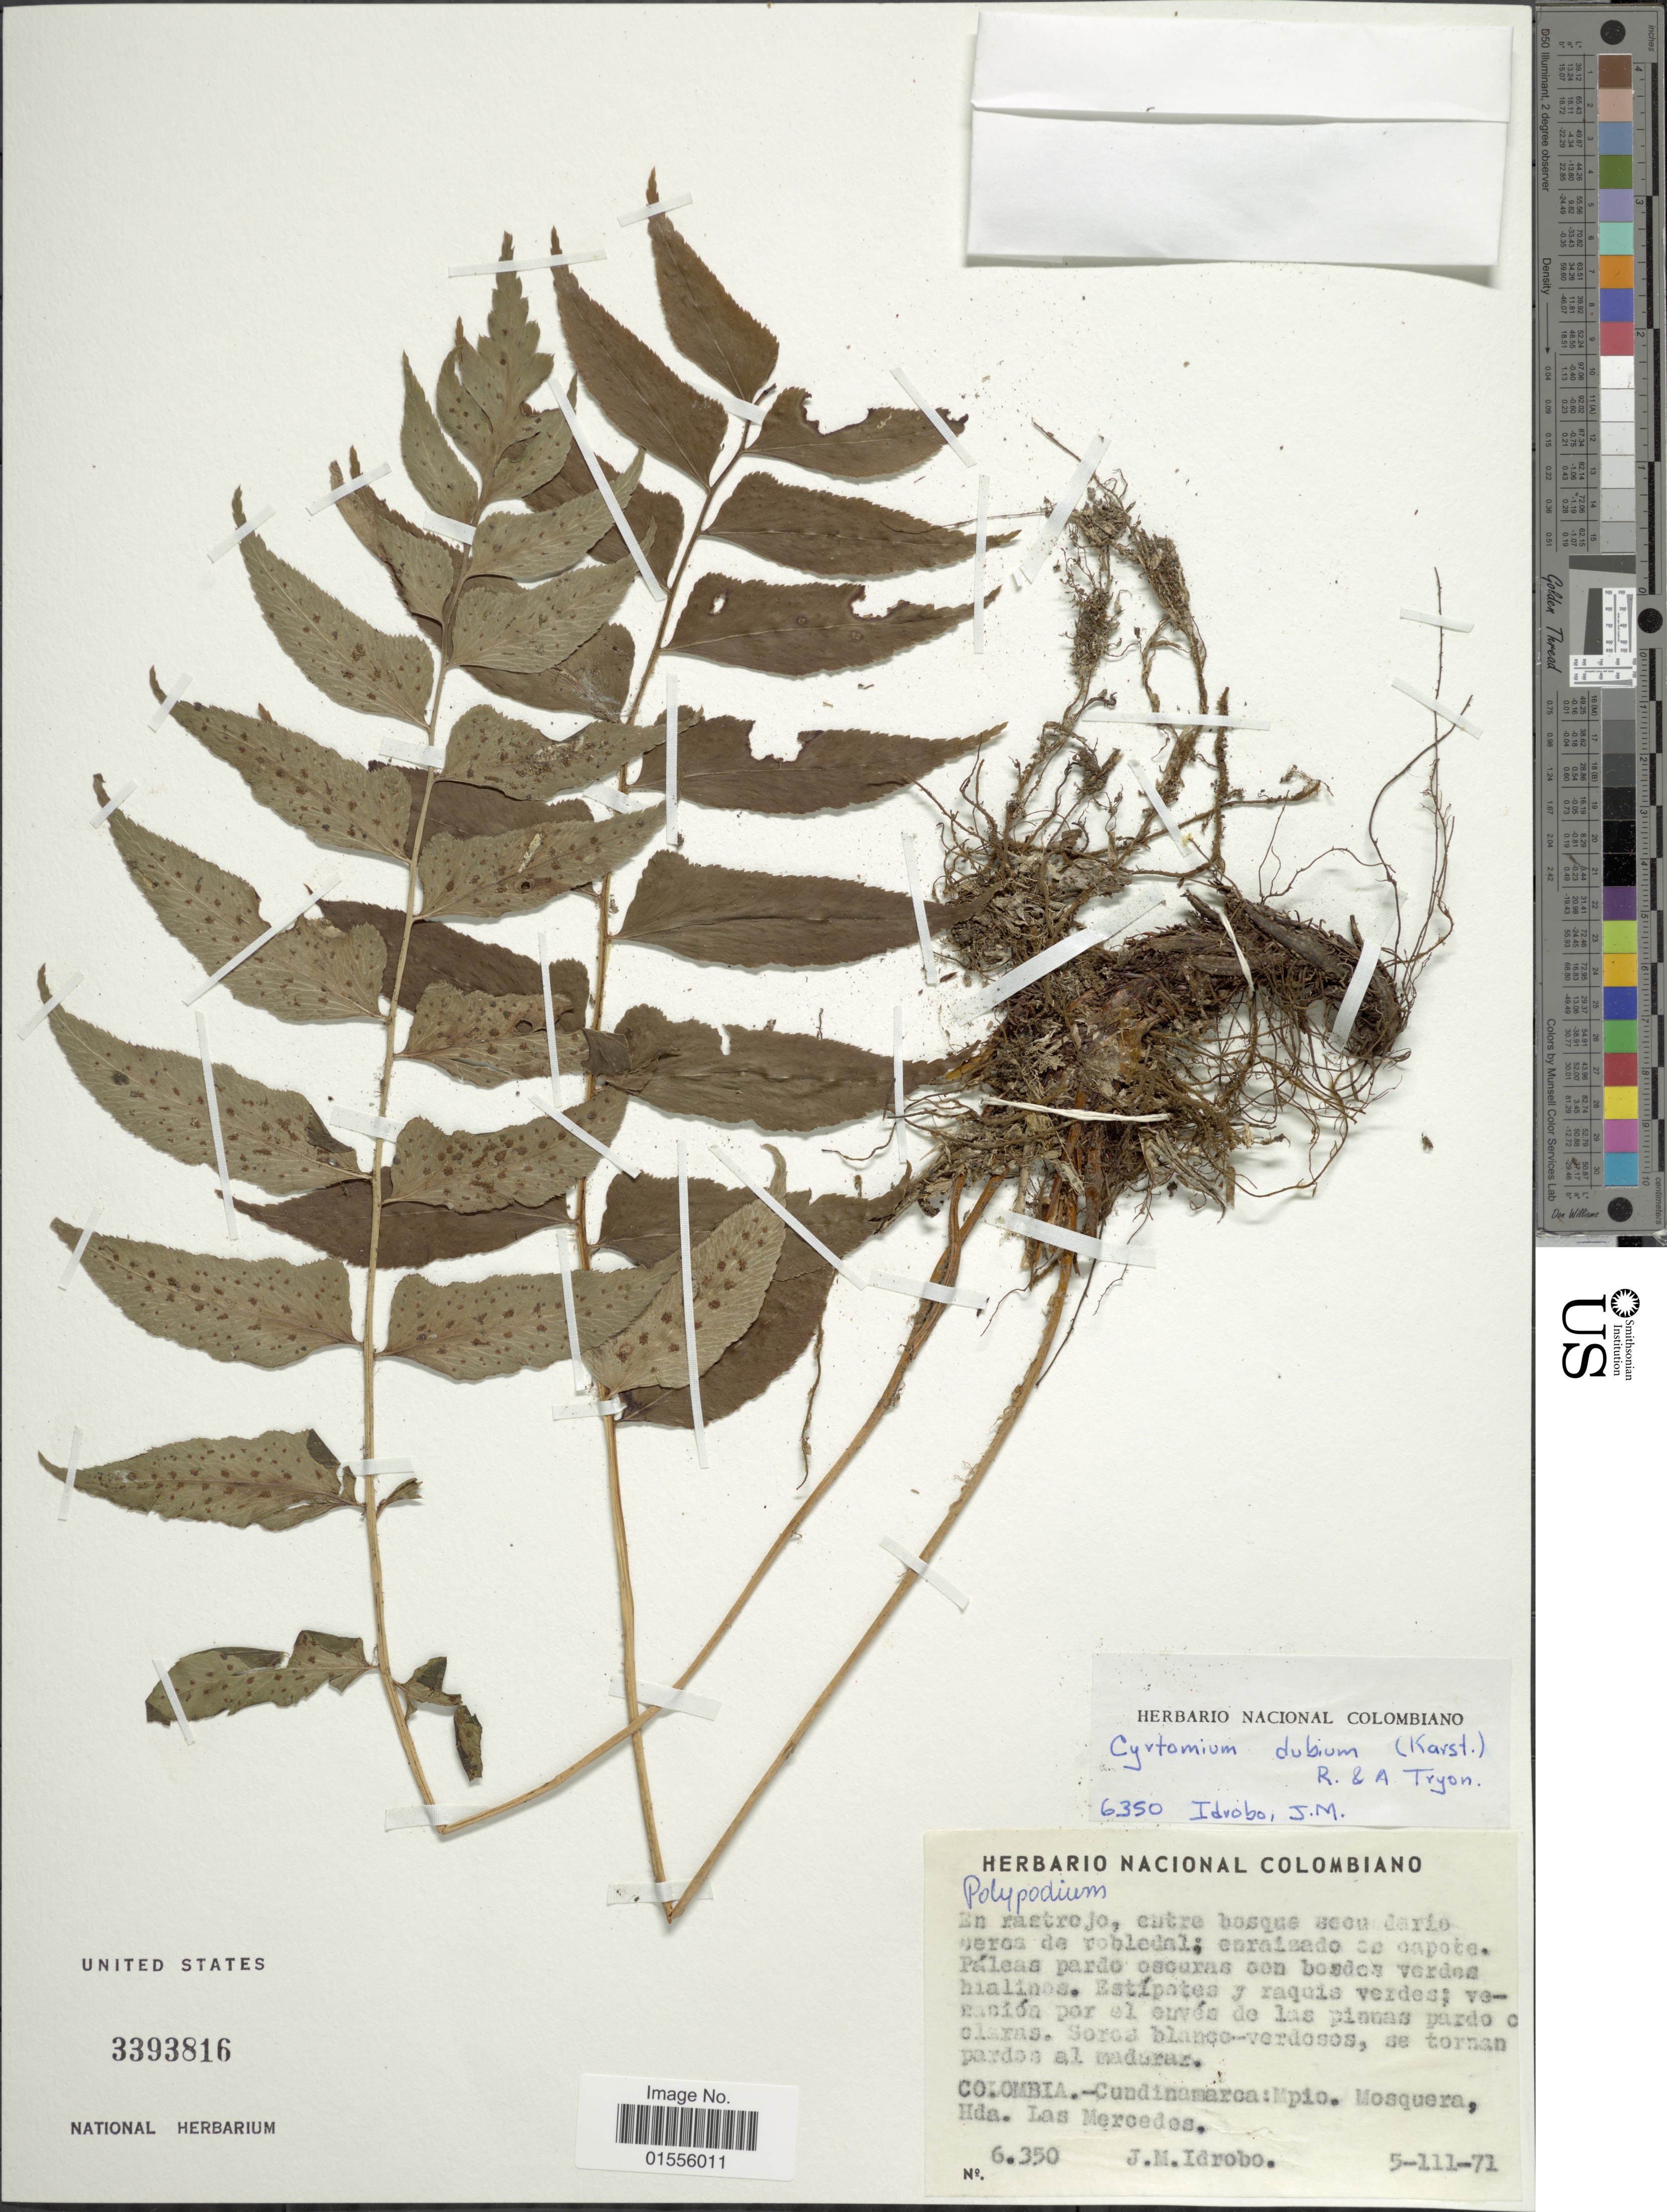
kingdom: Plantae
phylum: Tracheophyta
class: Polypodiopsida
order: Polypodiales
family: Dryopteridaceae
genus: Cyrtomium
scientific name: Cyrtomium dubium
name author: (H. Karst.) R.M. Tryon & A.F. Tryon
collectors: J. M. Idrobo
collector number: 6350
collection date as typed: Transcribed d/m/y: 5/3/71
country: Colombia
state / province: Cundinamarca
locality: Mpio. Mosquera, Hda. Las Mercedes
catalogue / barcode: US 3393816